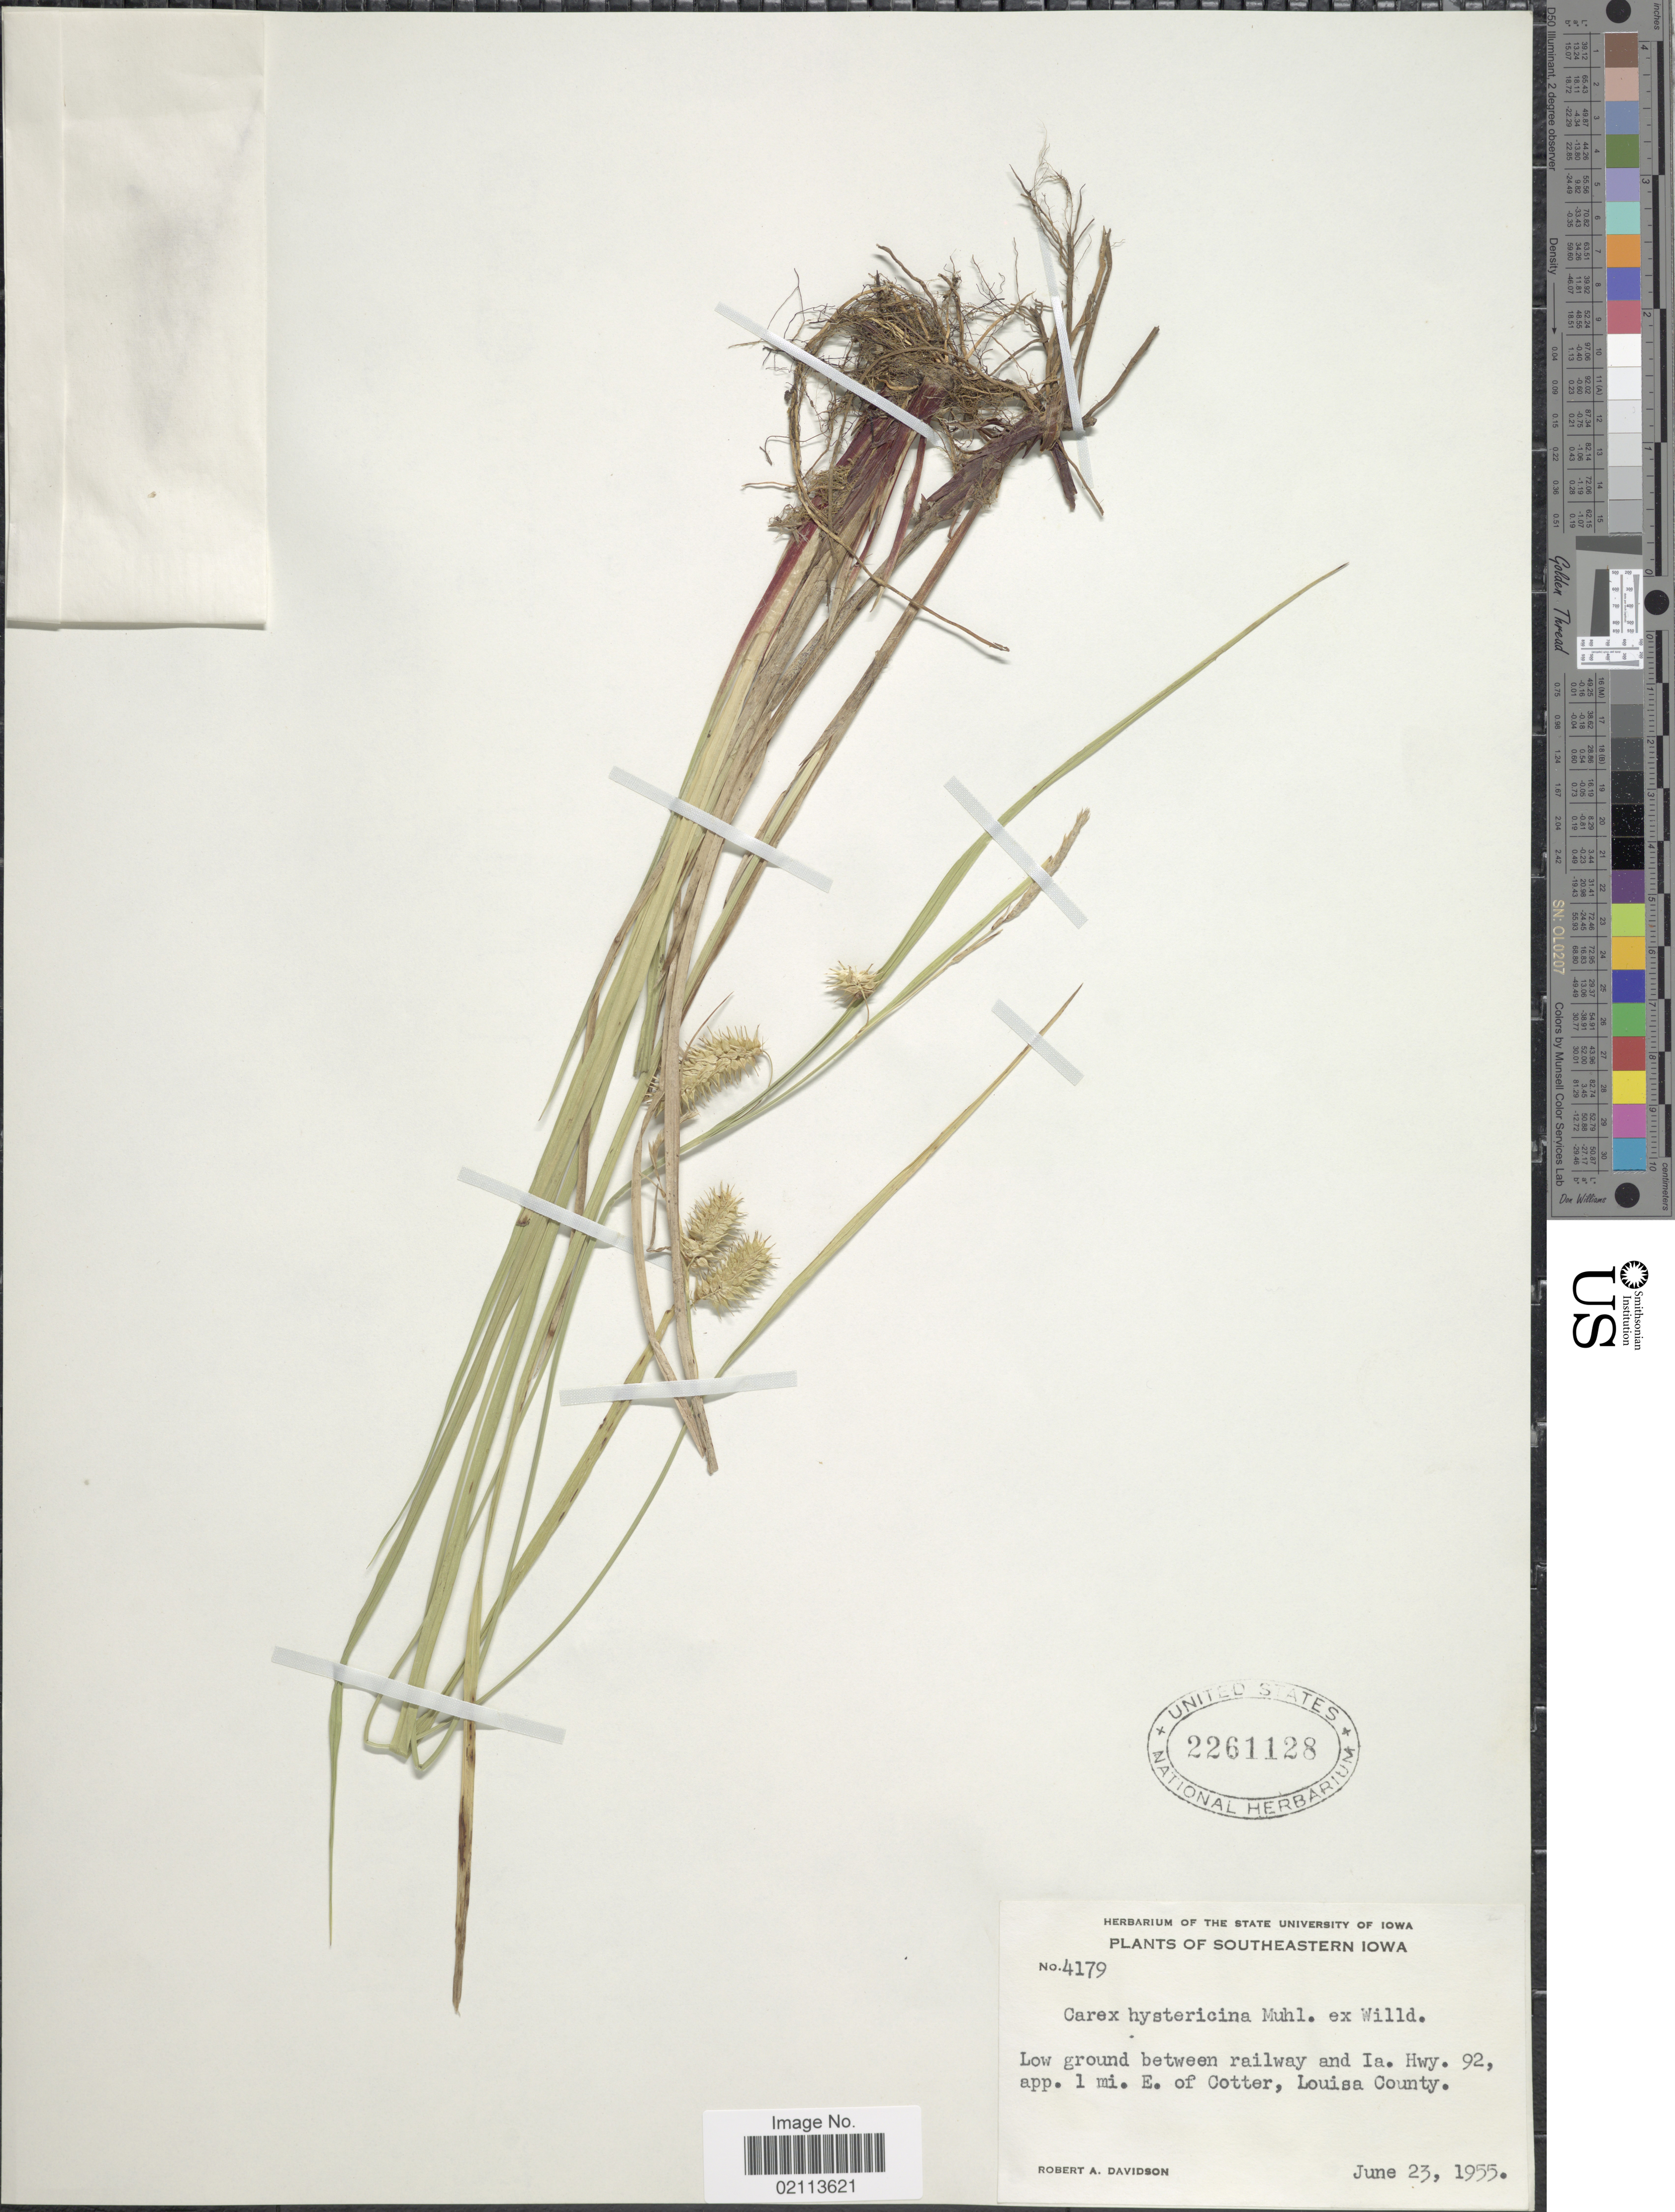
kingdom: Plantae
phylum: Tracheophyta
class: Liliopsida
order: Poales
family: Cyperaceae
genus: Carex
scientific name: Carex hystericina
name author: Muhl. ex Willd.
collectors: R. A. Davidson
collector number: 4179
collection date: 1955-06-23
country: United States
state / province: Iowa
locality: Southeastern Iowa, Low ground between railway and Ia. Hwy. 92, app. 1 mi E of Cotter, Louisa County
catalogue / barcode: US 2261128